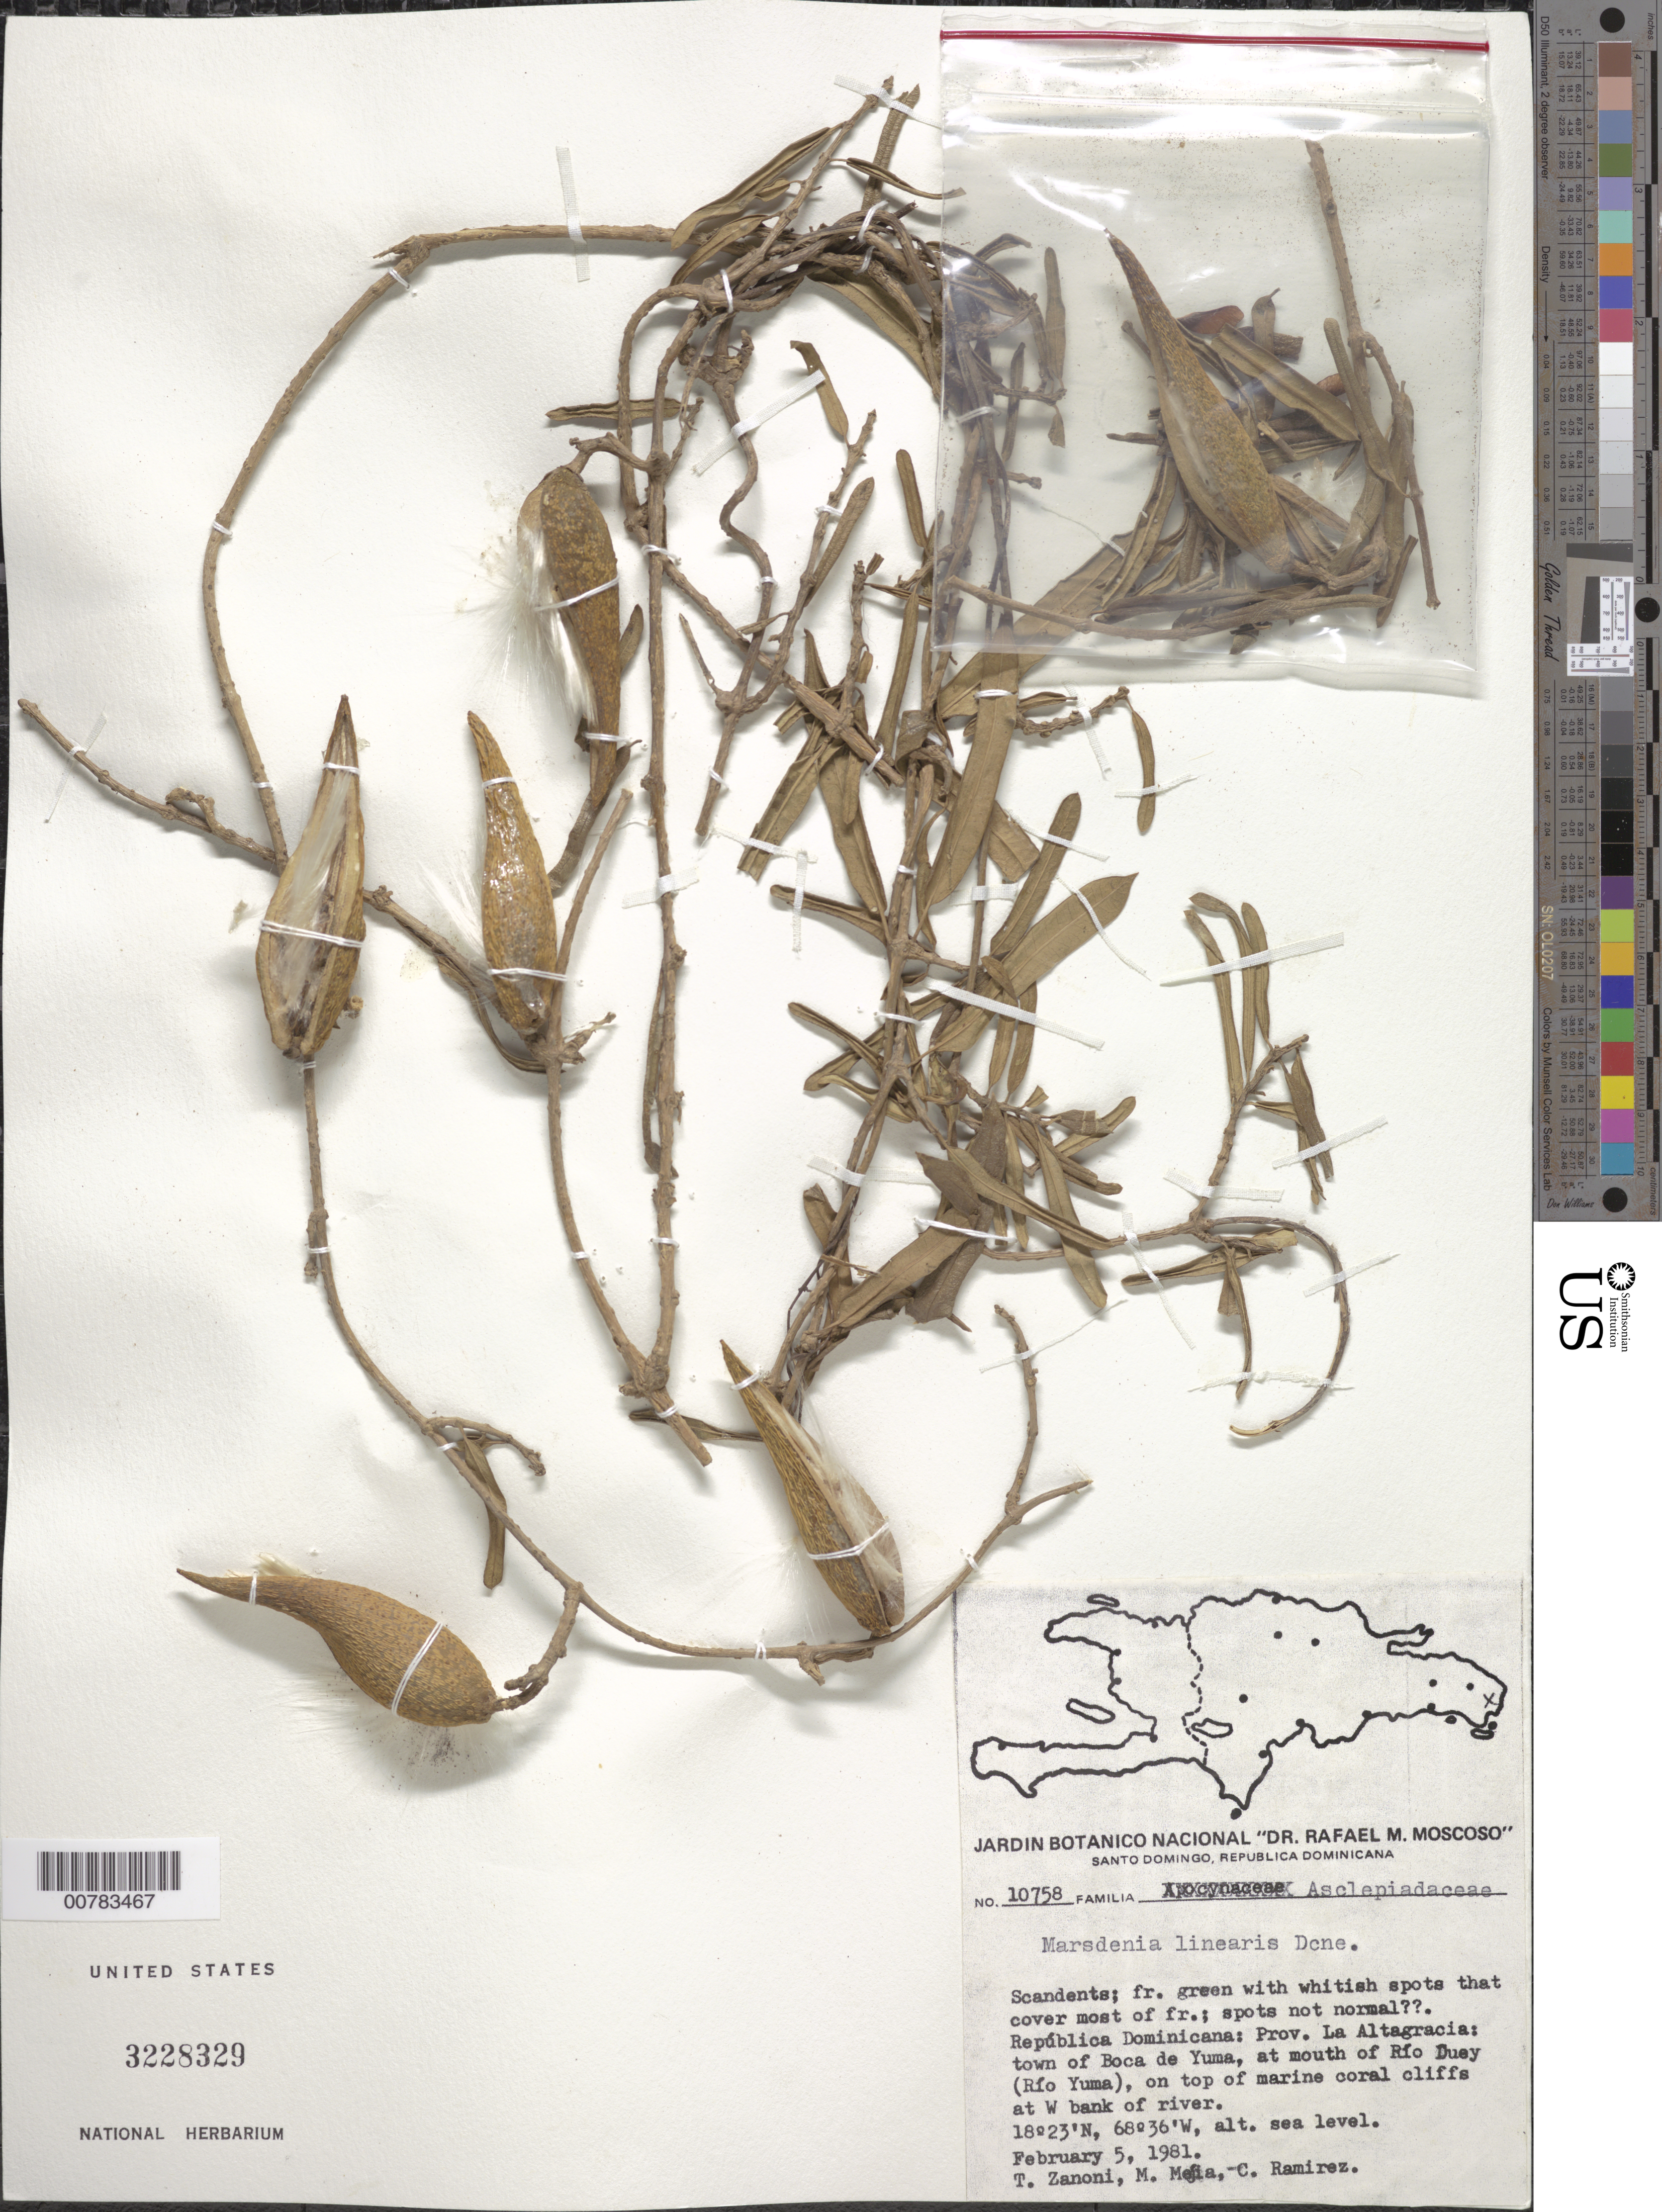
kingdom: Plantae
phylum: Tracheophyta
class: Magnoliopsida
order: Gentianales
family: Apocynaceae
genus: Marsdenia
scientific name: Marsdenia linearis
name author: Decne.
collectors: T. A. Zanoni, M. Mejia & C. Ramirez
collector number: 10758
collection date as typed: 05 Feb 1981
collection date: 1981-02-05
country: Dominican Republic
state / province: La Altagracia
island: Hispaniola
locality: Town of Boca de Yuma, at mouth of Duey River (Yuma River), at west bank of river.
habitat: On top of marine coral cliffs at W bank of river.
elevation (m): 0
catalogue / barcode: US 3228329